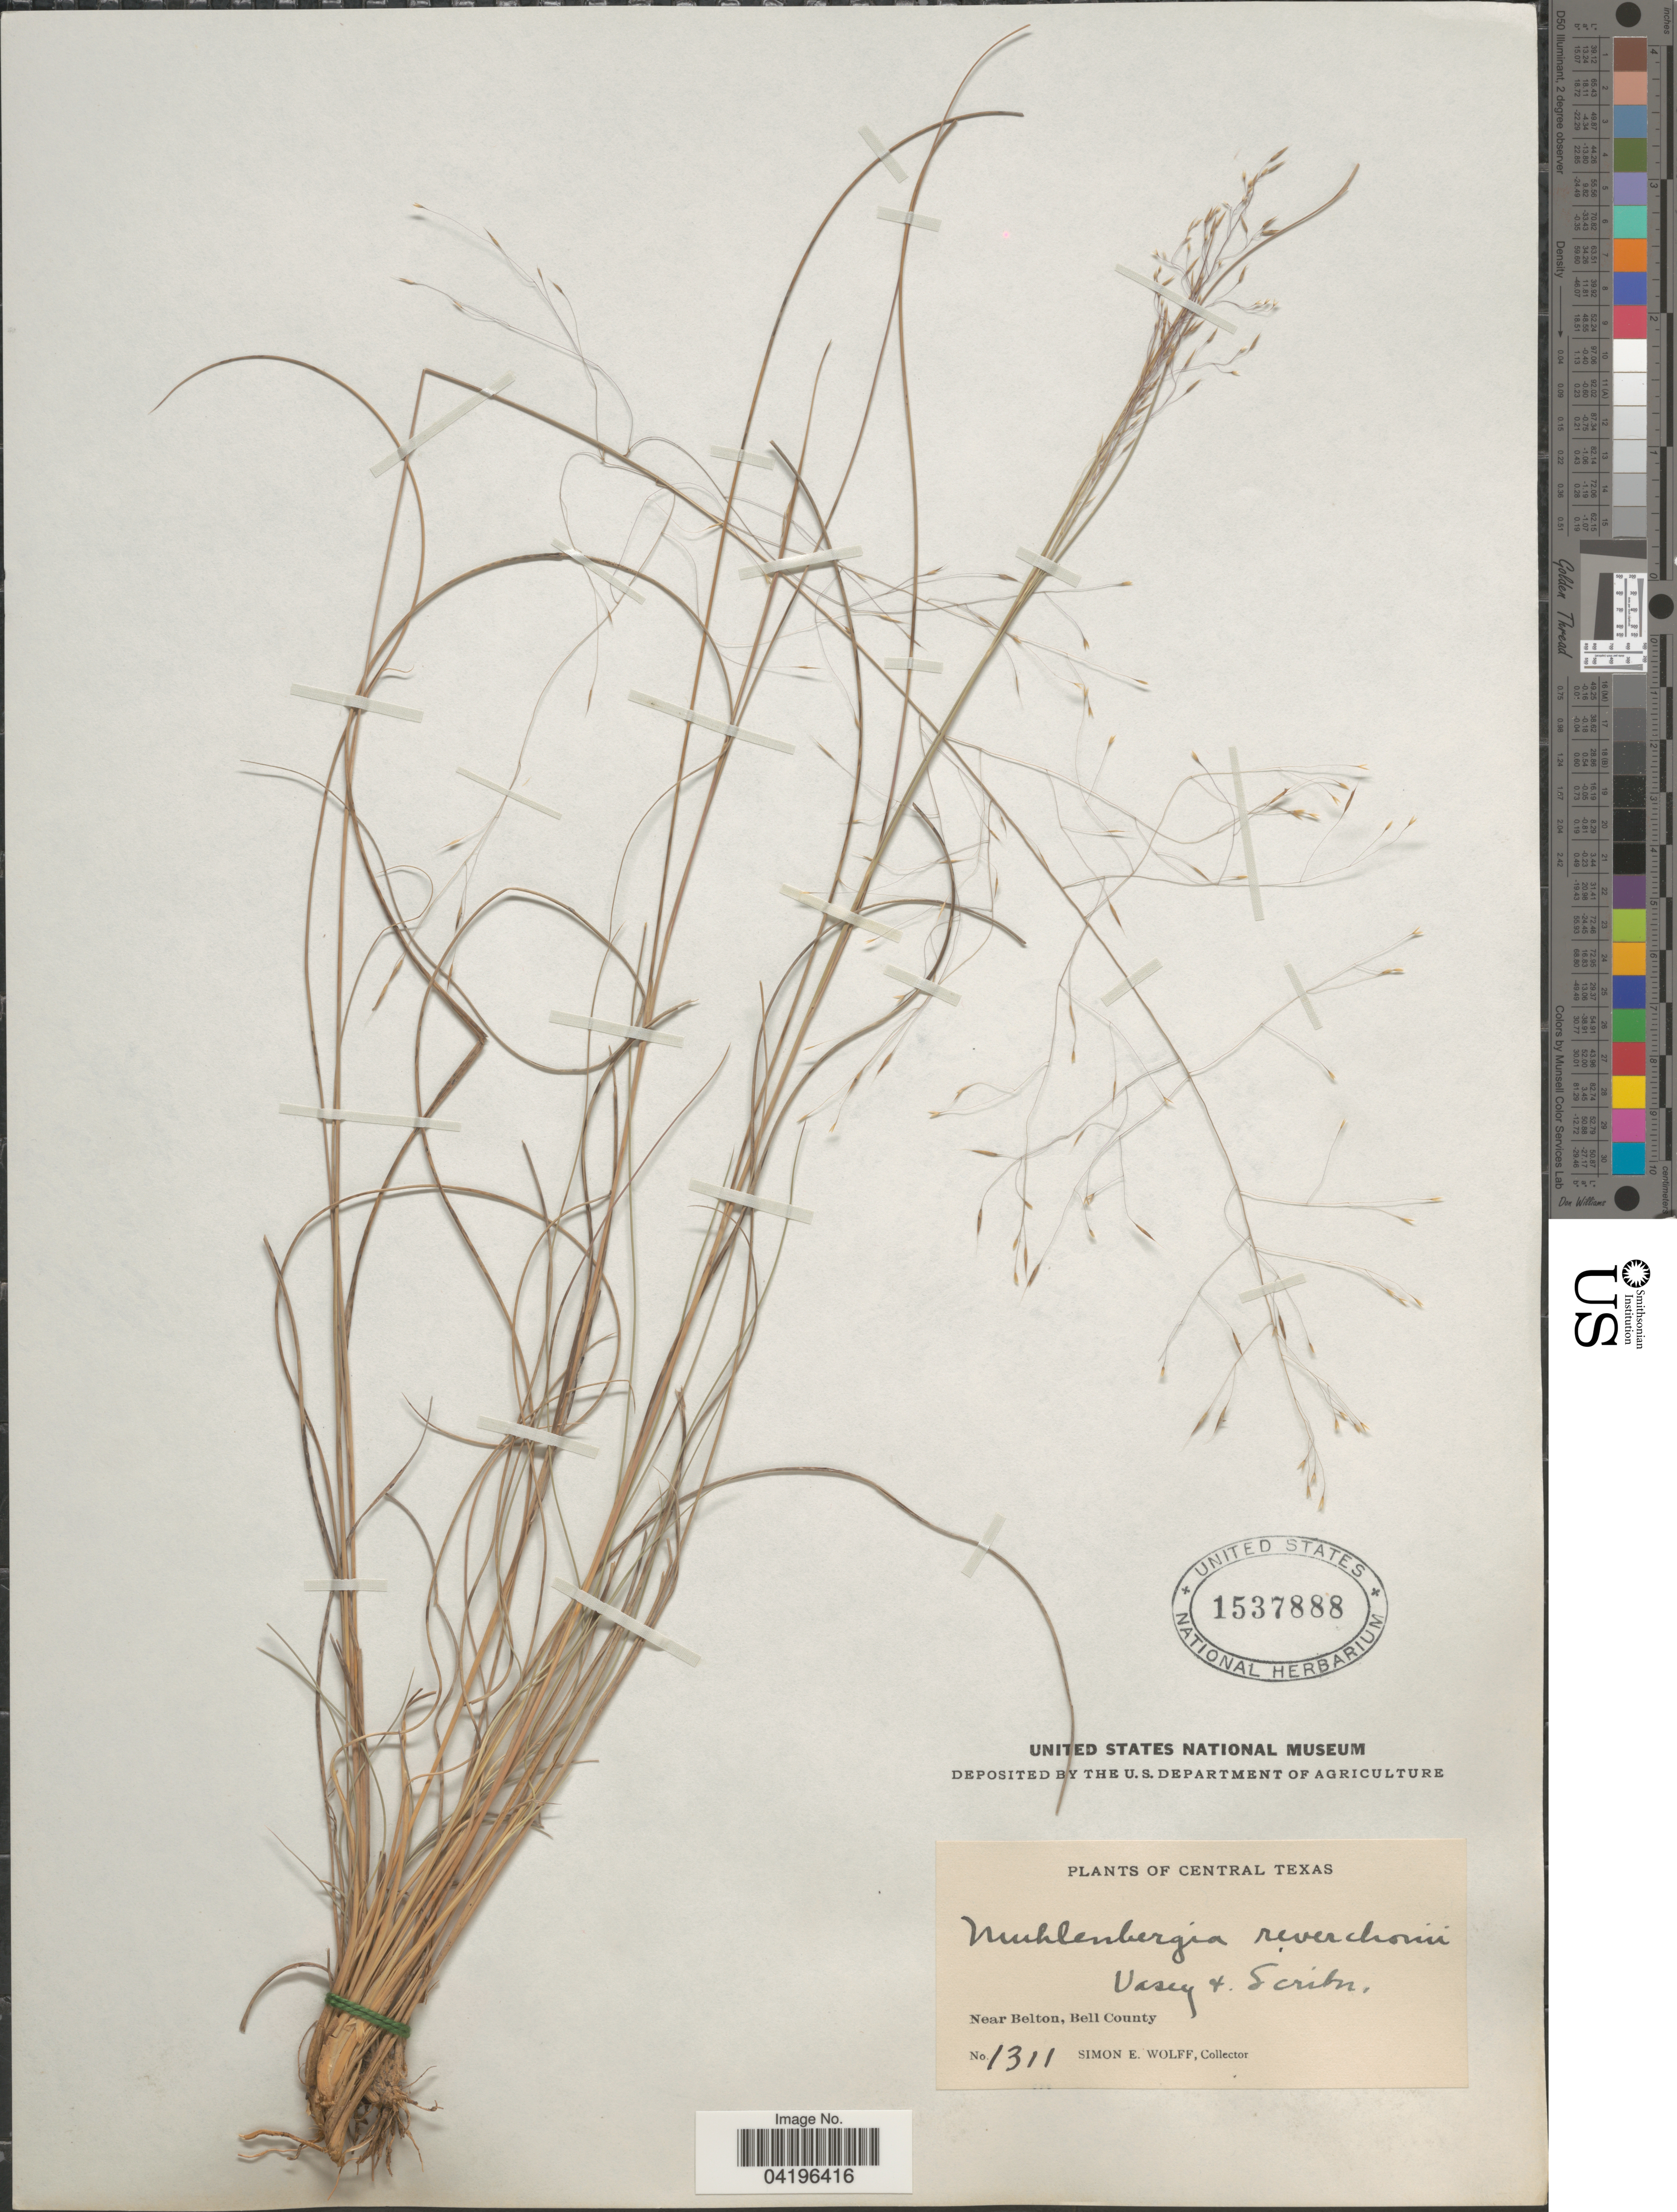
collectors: S. E. Wolff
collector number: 1311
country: United States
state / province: Texas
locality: Central Texas. Near Belton, Bell County.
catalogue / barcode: US 1537888